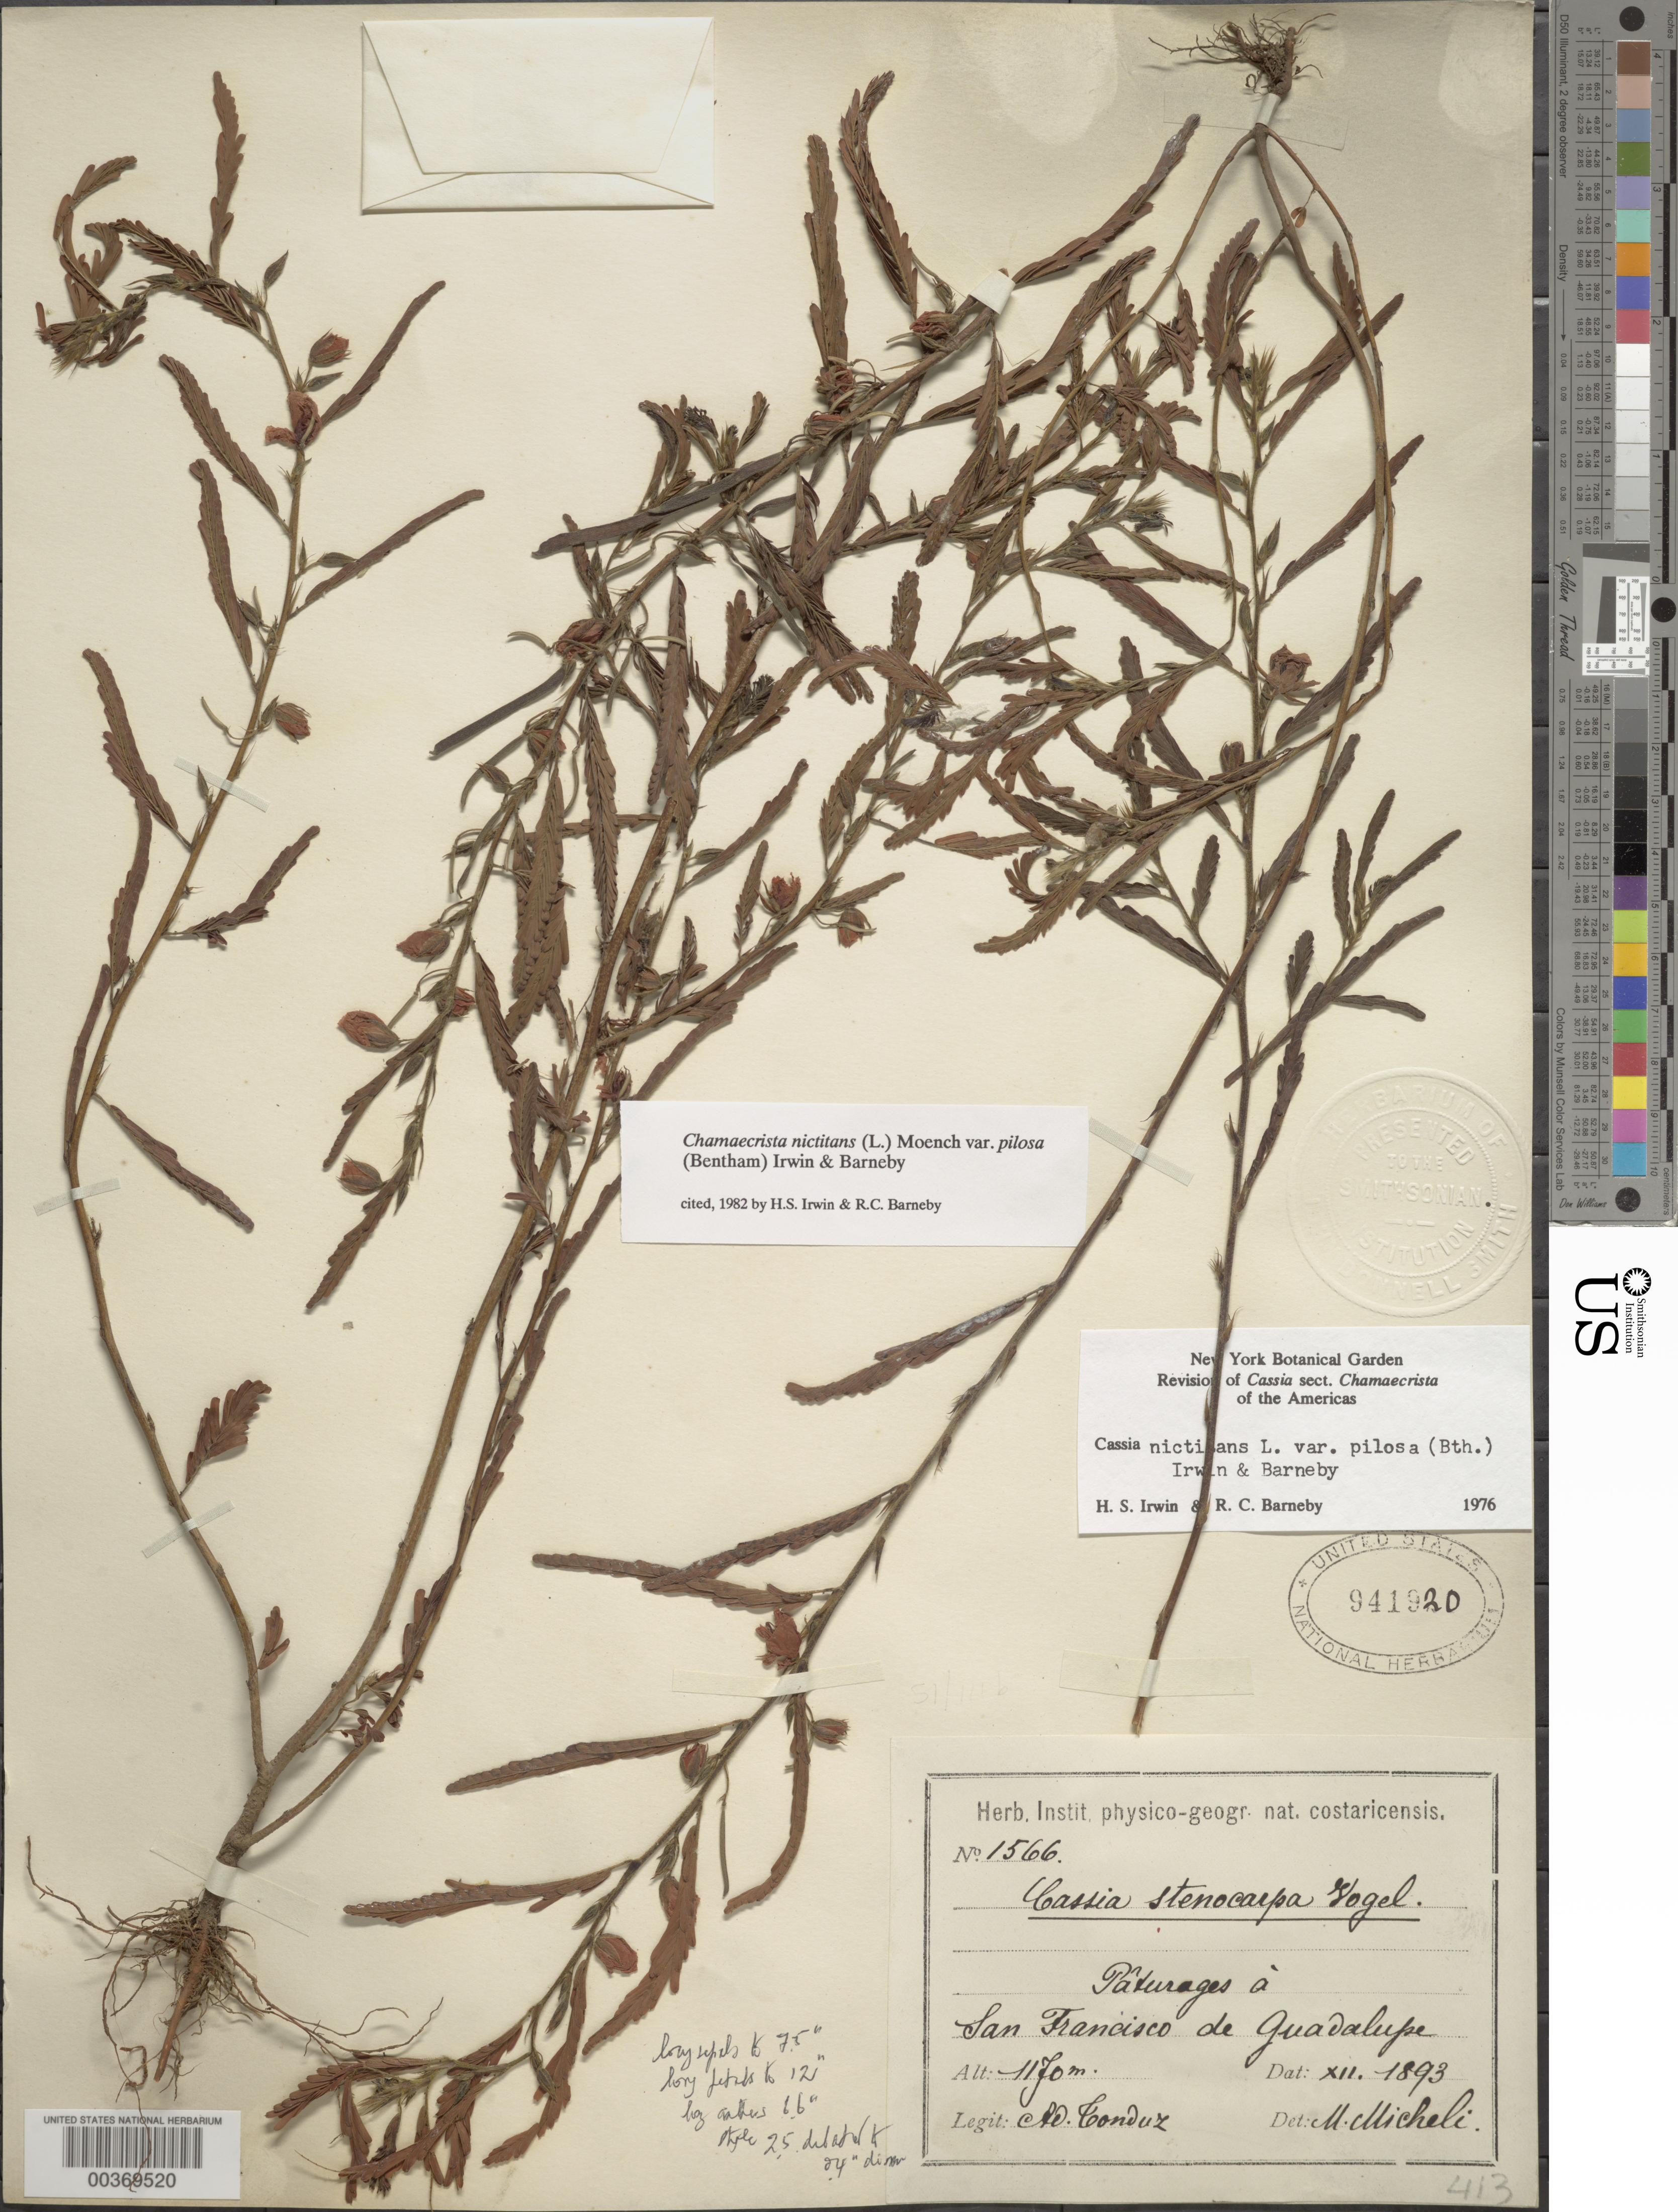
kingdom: Plantae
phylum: Tracheophyta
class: Magnoliopsida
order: Fabales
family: Fabaceae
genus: Chamaecrista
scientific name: Chamaecrista nictitans var. pilosa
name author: (Benth.) H.S. Irwin & Barneby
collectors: A. Tonduz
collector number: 1566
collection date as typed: Dec 1893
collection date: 1893-12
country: Costa Rica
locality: Patinages a San Francisco de Guadalupe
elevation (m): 1170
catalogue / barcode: US 941920